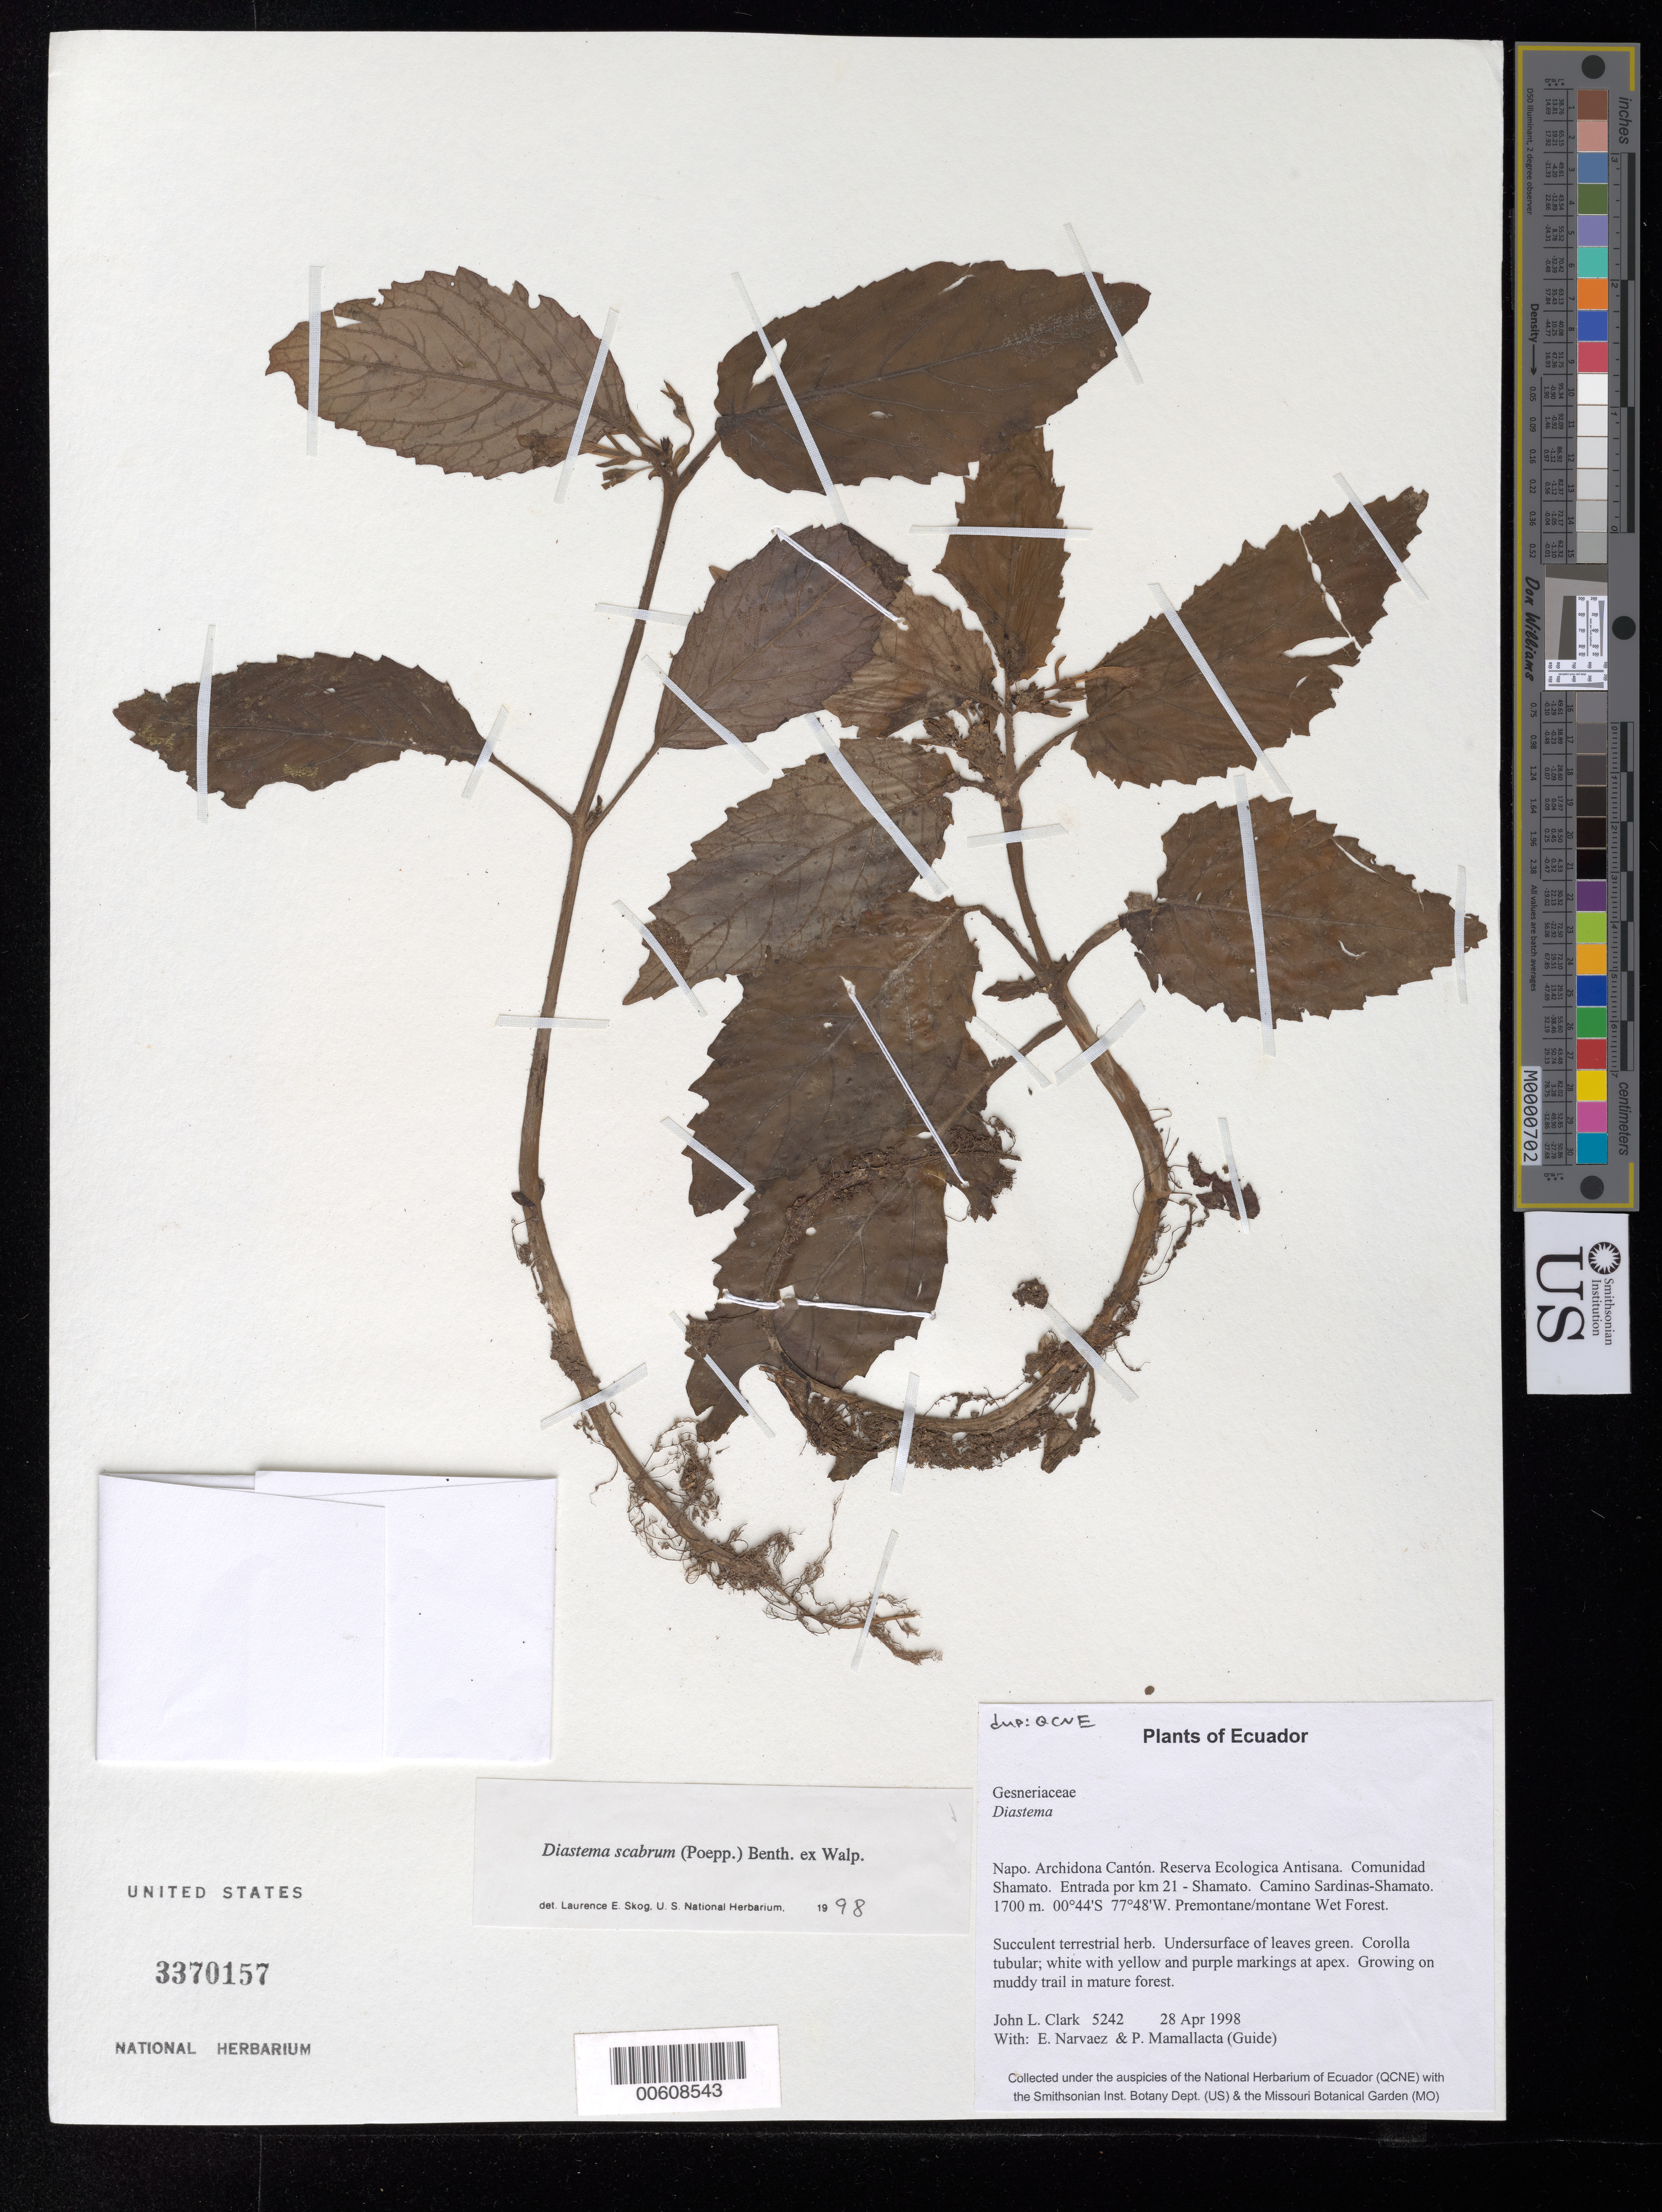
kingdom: Plantae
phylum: Tracheophyta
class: Magnoliopsida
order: Lamiales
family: Gesneriaceae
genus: Diastema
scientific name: Diastema scabrum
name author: (Poepp.) Benth. ex Walp.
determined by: Skog, Laurence E.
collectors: J. L. Clark, E. Narváez & P. Mamallacta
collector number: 5242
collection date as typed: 28 Apr 1998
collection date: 1998-04-28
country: Ecuador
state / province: Napo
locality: Archidona Cantón. Reserva Ecologica Antisana. Comunidad Shamato. Entrada por km 21 - Shamato. Camino Sardinas-Shamato.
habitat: Premontane/montane Wet Forest. Growing on muddy trail in mature forest.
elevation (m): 1700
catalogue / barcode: US 3370157